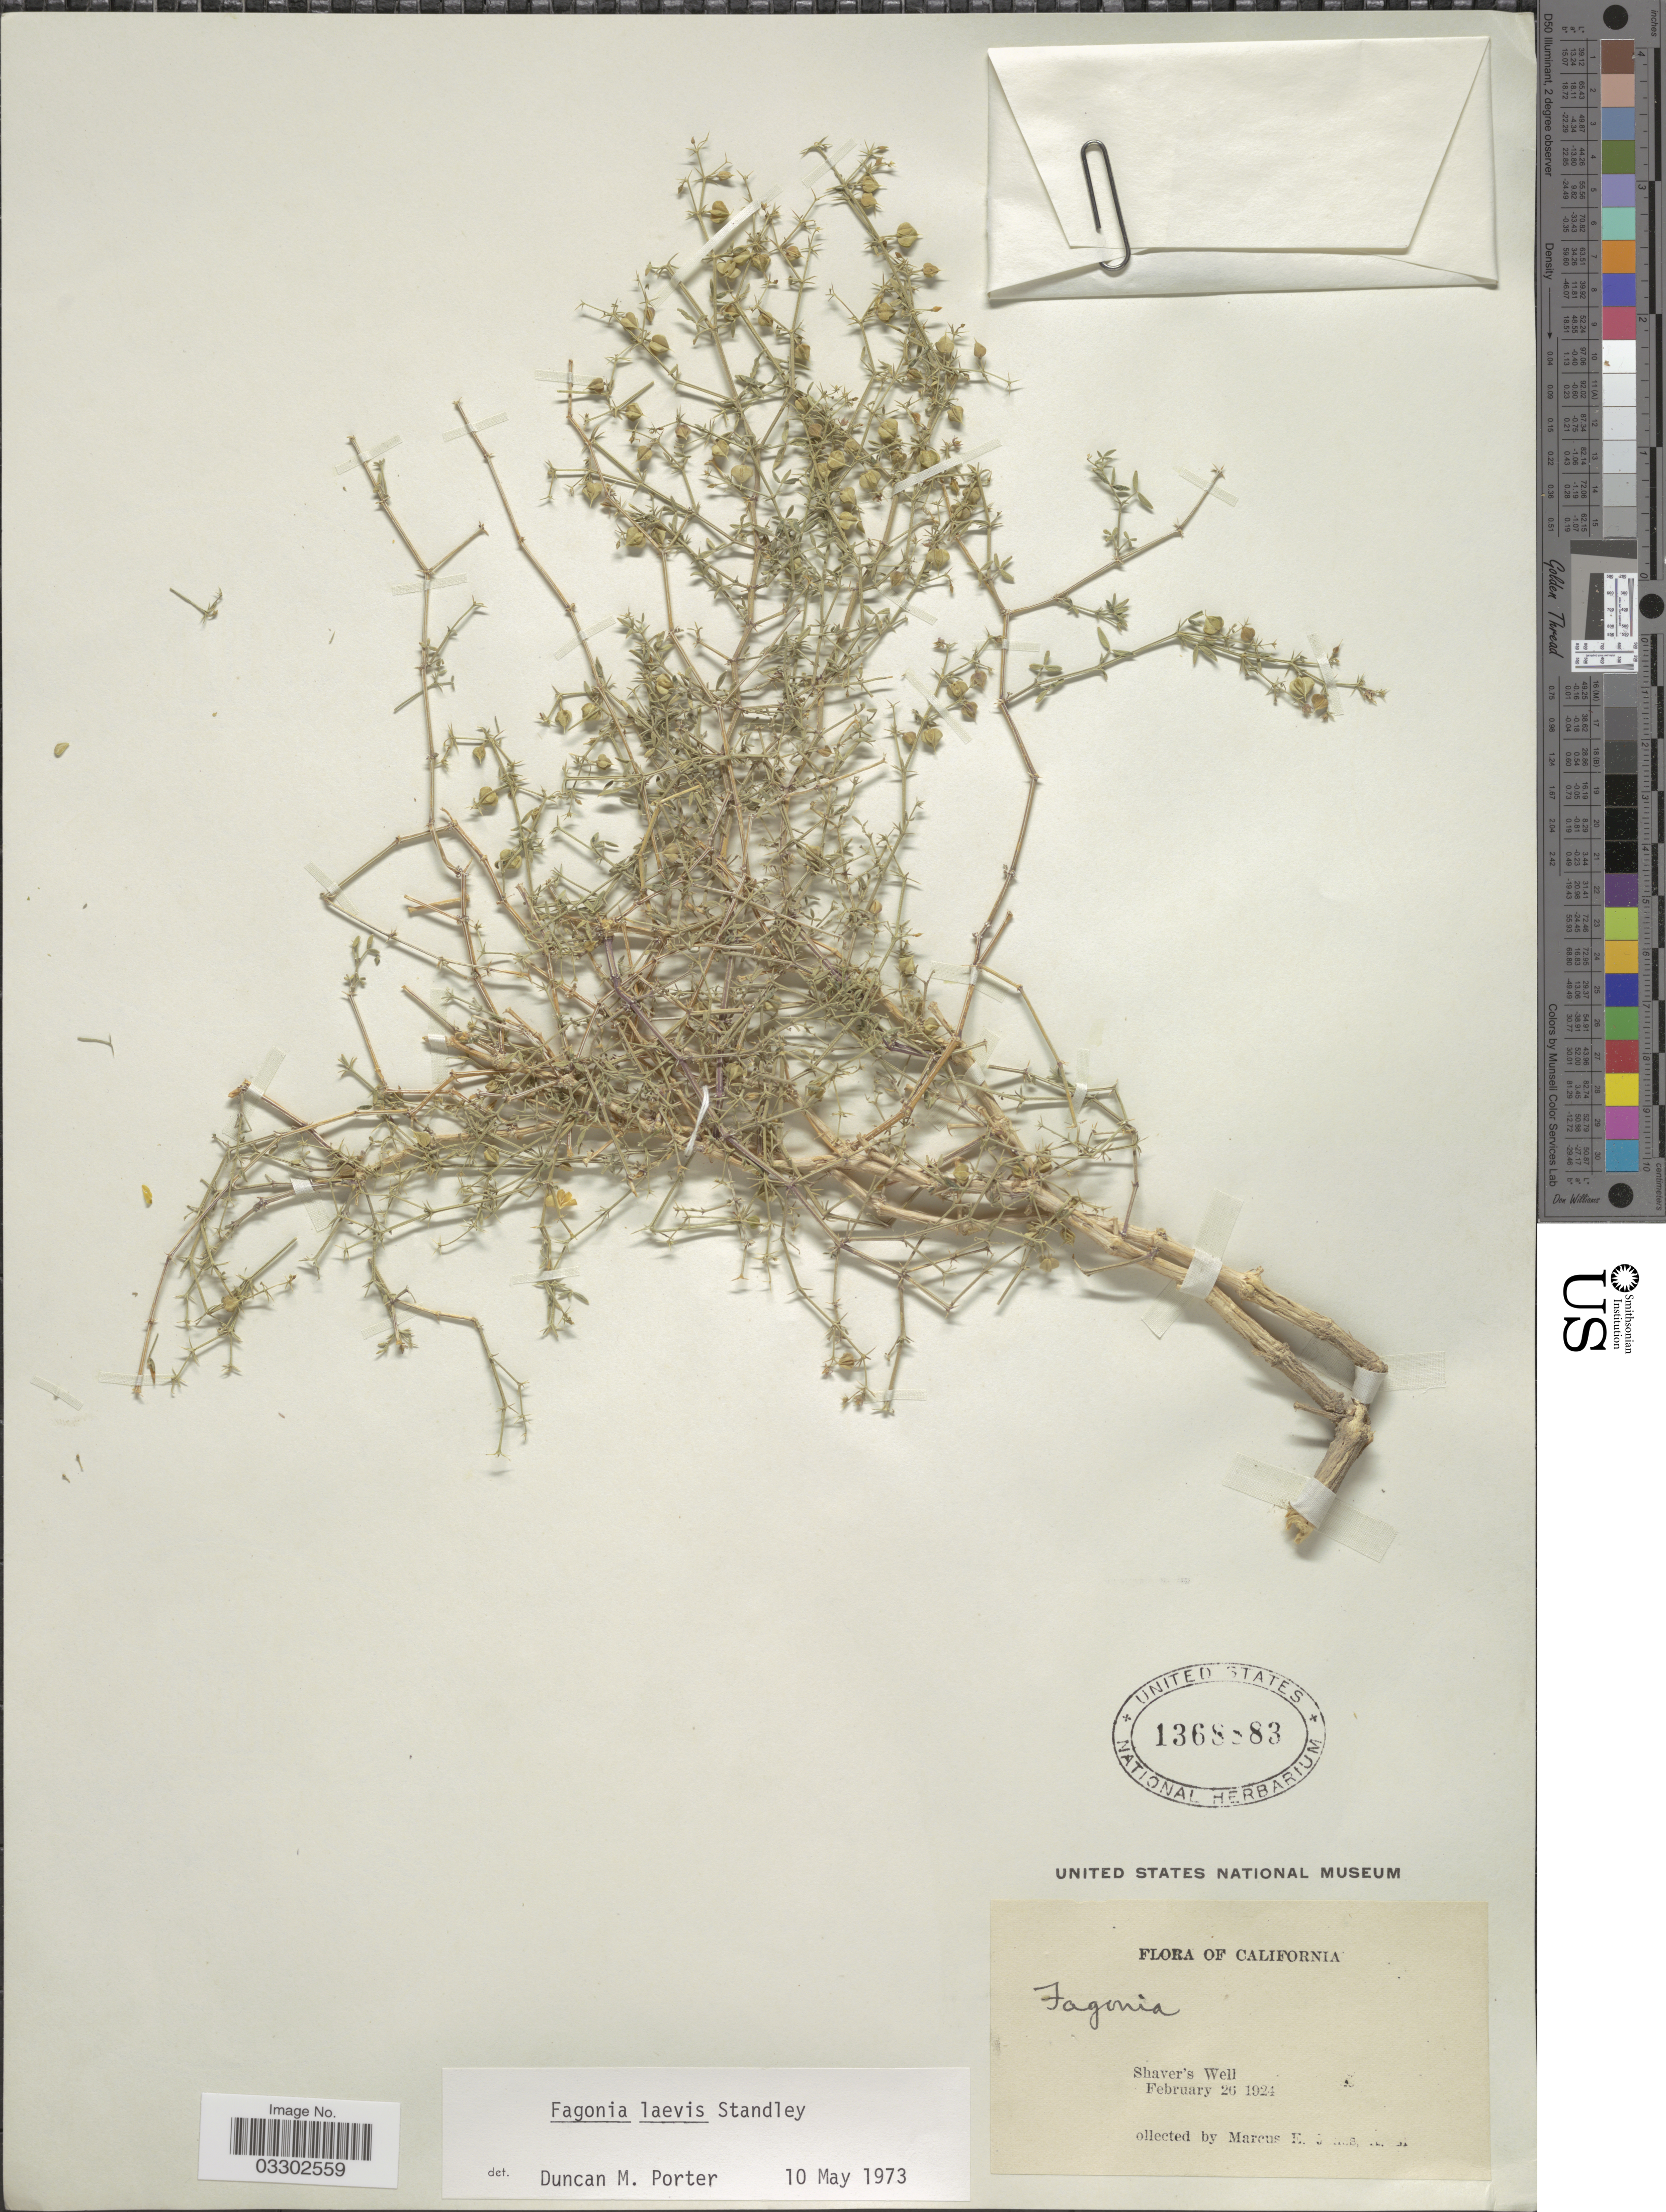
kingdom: Plantae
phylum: Tracheophyta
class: Magnoliopsida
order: Zygophyllales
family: Zygophyllaceae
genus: Fagonia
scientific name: Fagonia laevis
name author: Standl.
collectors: M. E. Jones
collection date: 1924-02-26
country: United States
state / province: California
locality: Shaver's Well.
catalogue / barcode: US 1368883